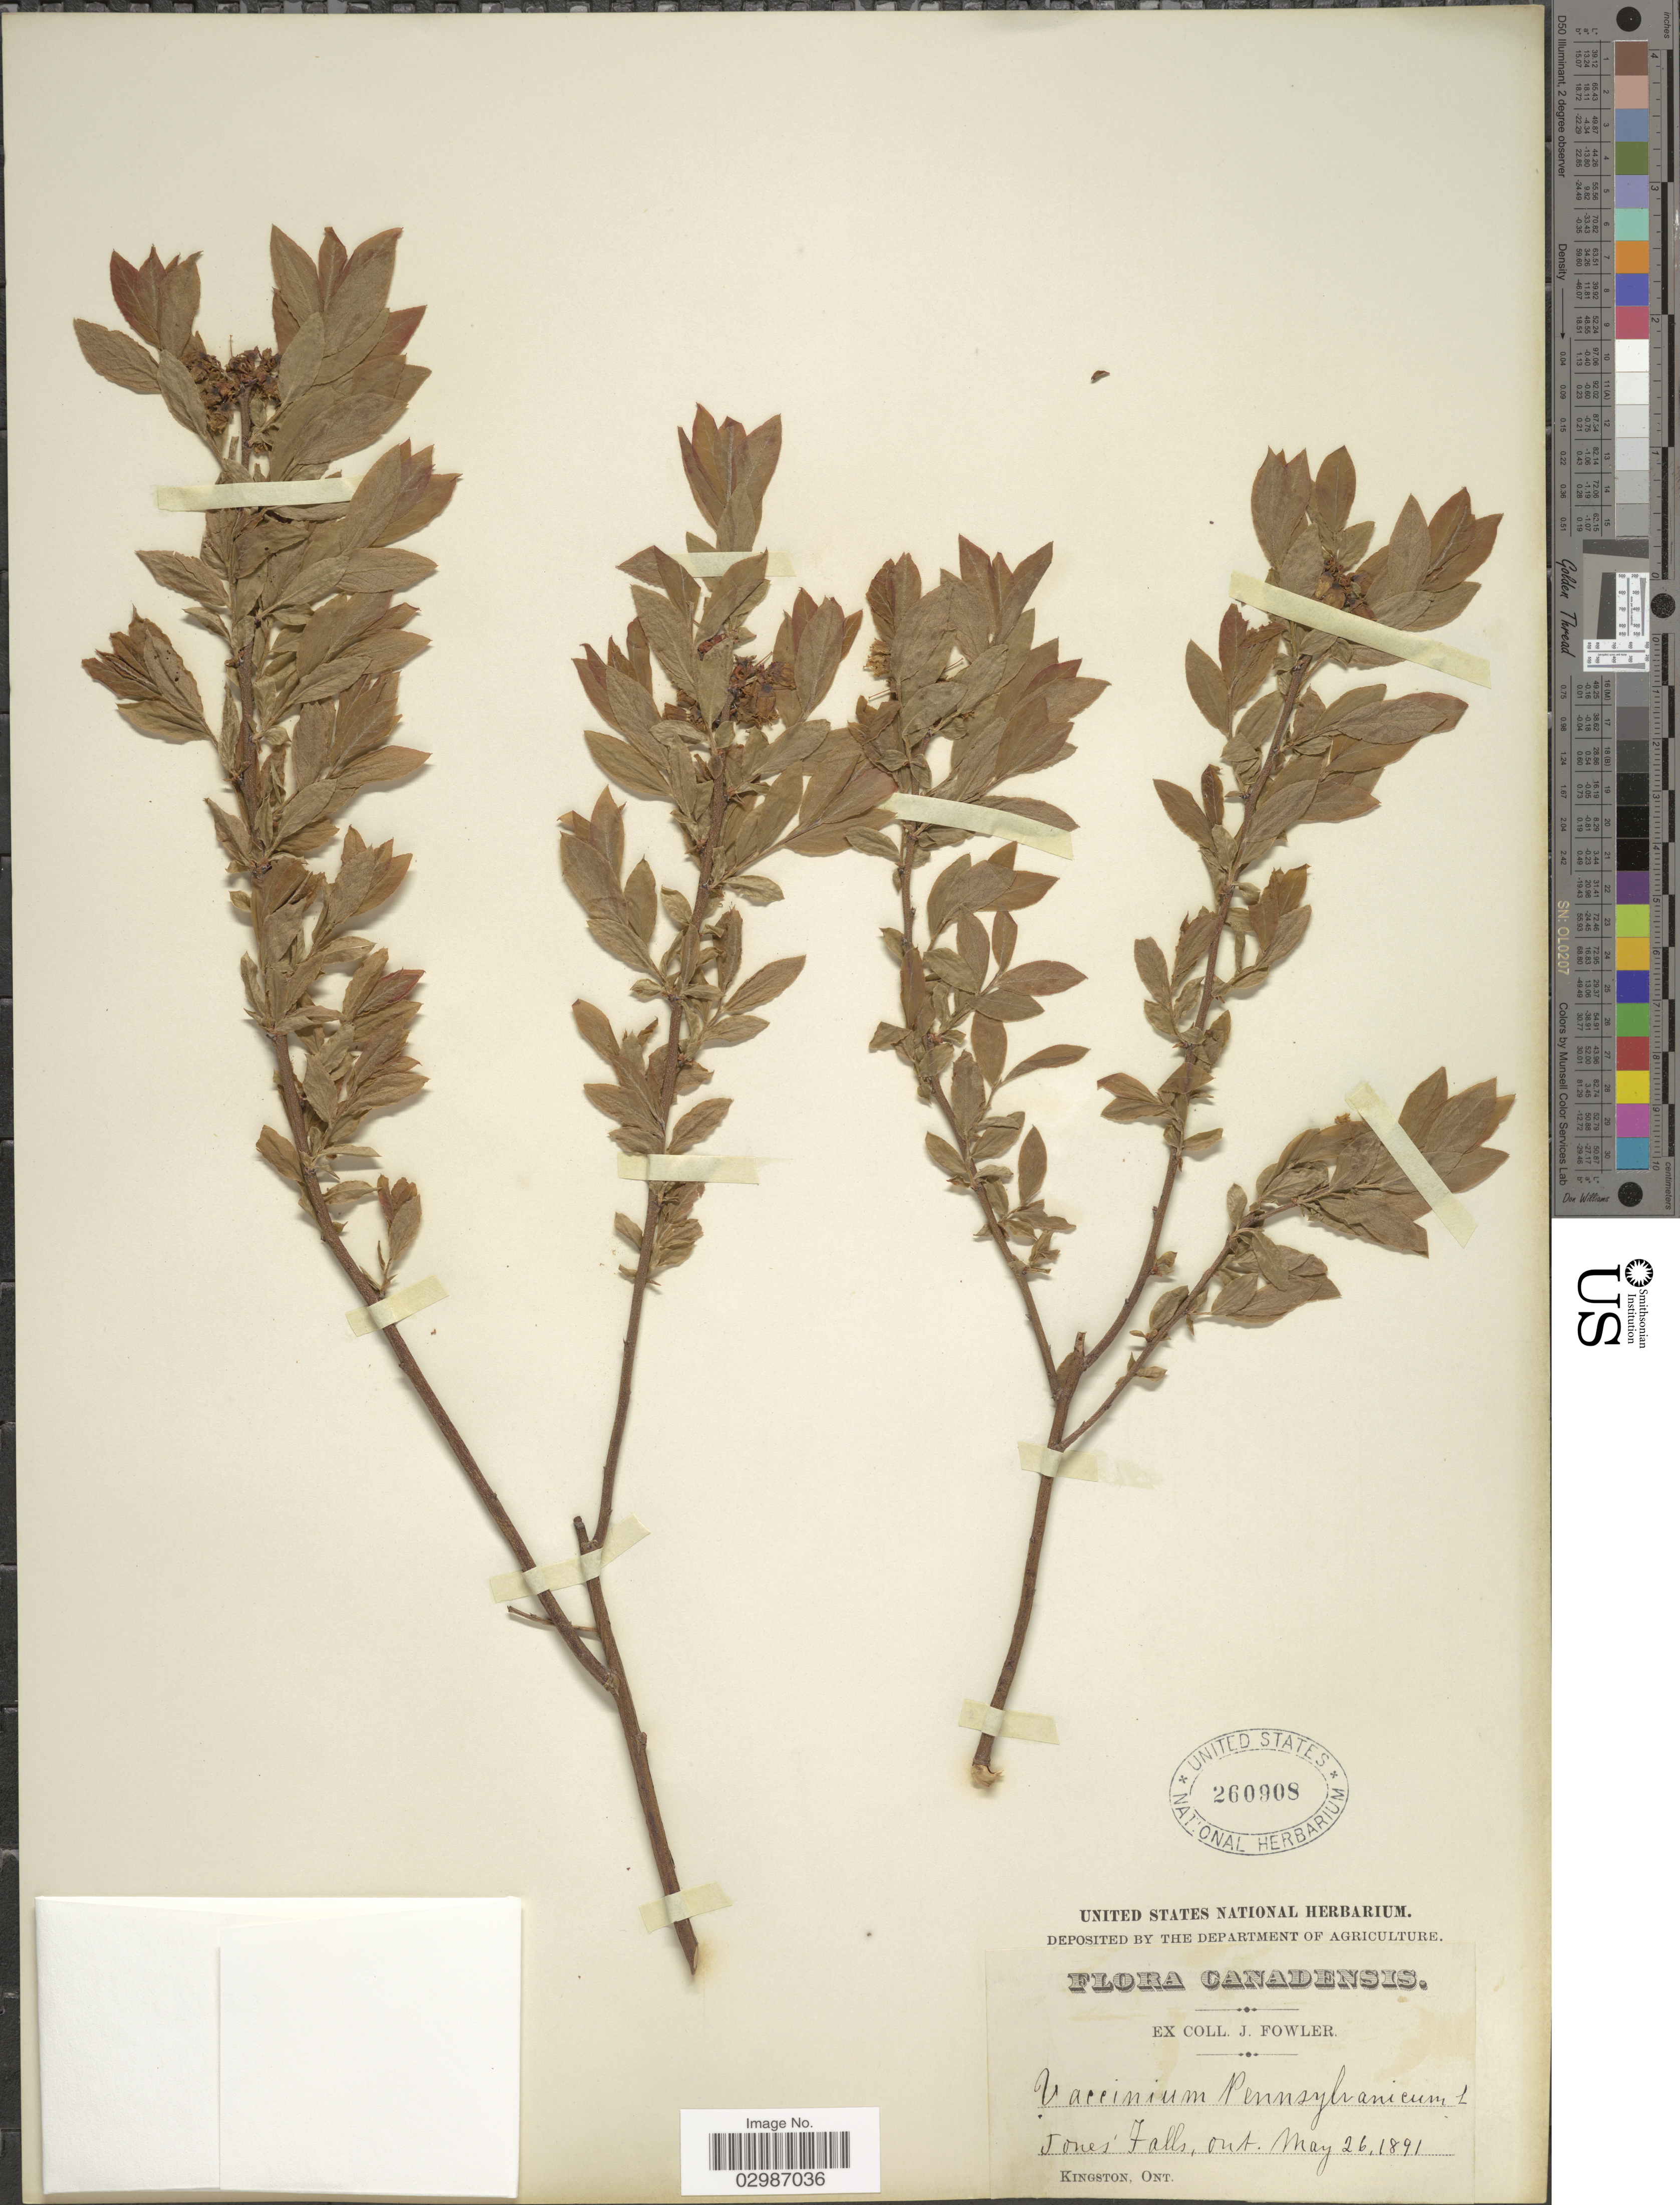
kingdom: Plantae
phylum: Tracheophyta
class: Magnoliopsida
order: Ericales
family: Ericaceae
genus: Vaccinium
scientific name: Vaccinium angustifolium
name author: Aiton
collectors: J. Fowler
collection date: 1891-05-26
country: Canada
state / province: Ontario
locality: Jones' Falls.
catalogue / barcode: US 260908